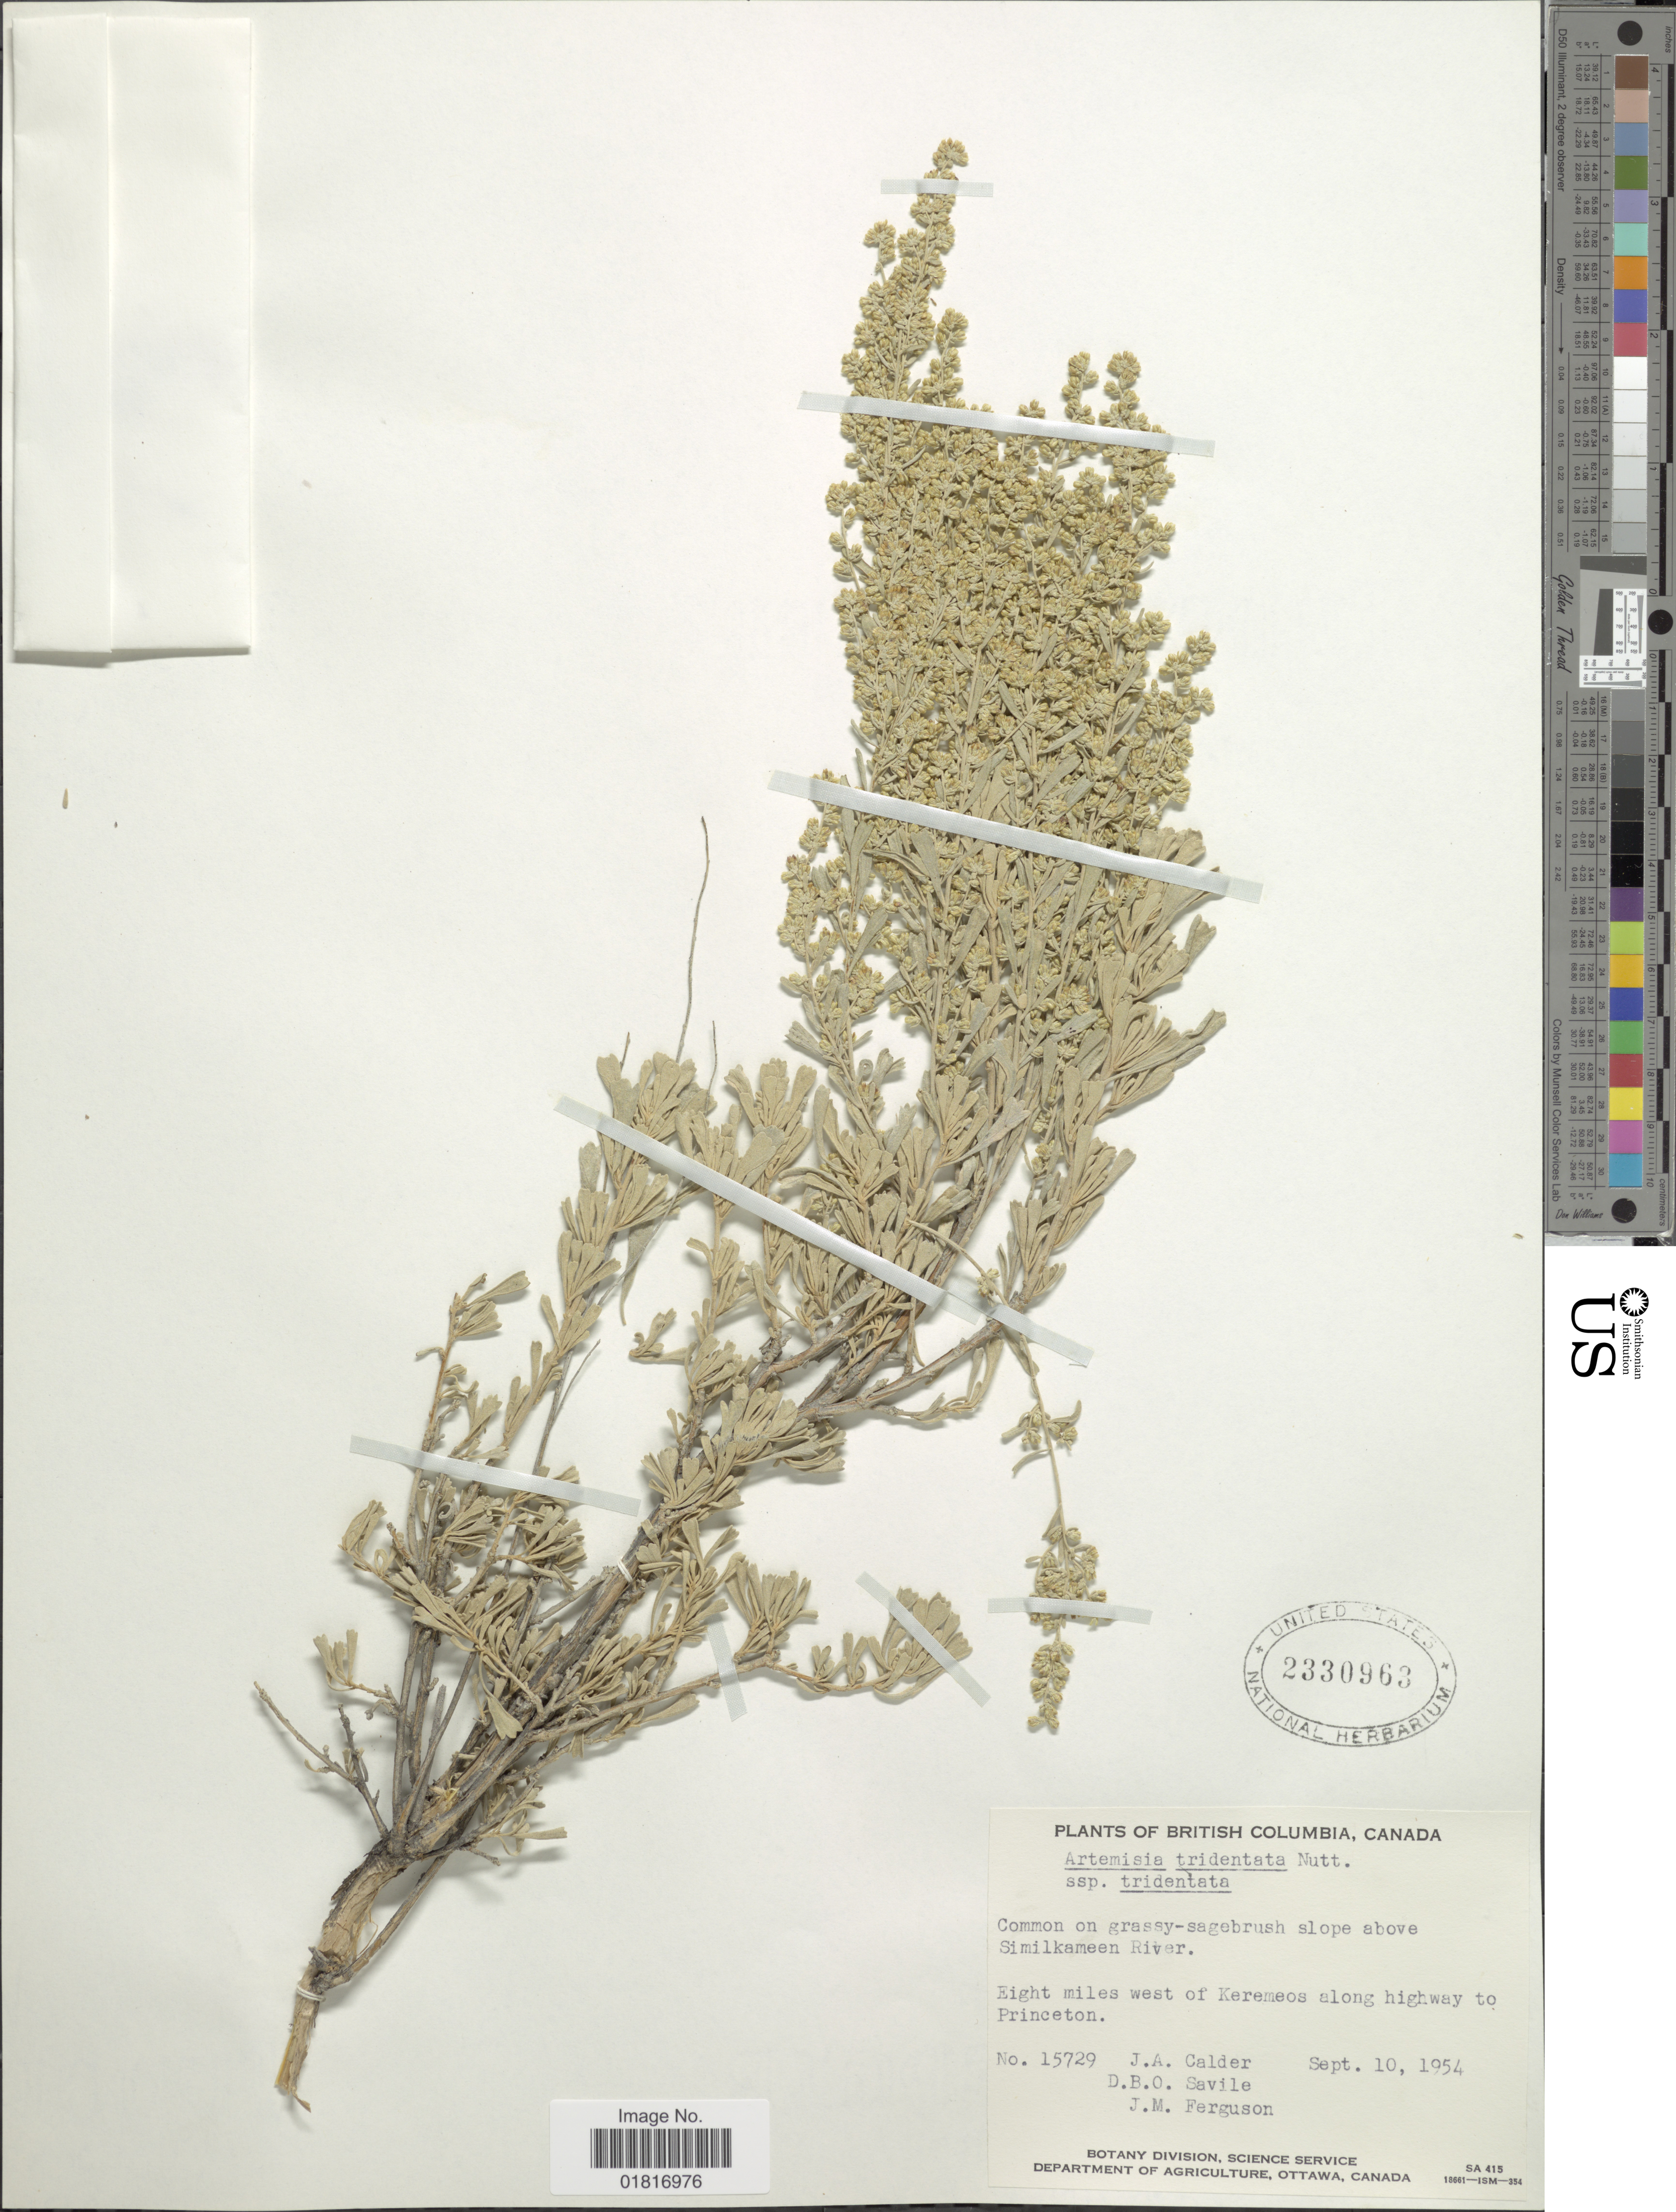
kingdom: Plantae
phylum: Tracheophyta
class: Magnoliopsida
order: Asterales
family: Asteraceae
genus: Artemisia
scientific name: Artemisia tridentata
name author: Nutt.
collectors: J. A. Calder, D. Saville & J. M. Ferguson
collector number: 15729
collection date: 1954-09-10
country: Canada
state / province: British Columbia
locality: Eight miles west of Keremos along highway to Princeton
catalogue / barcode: US 2330963